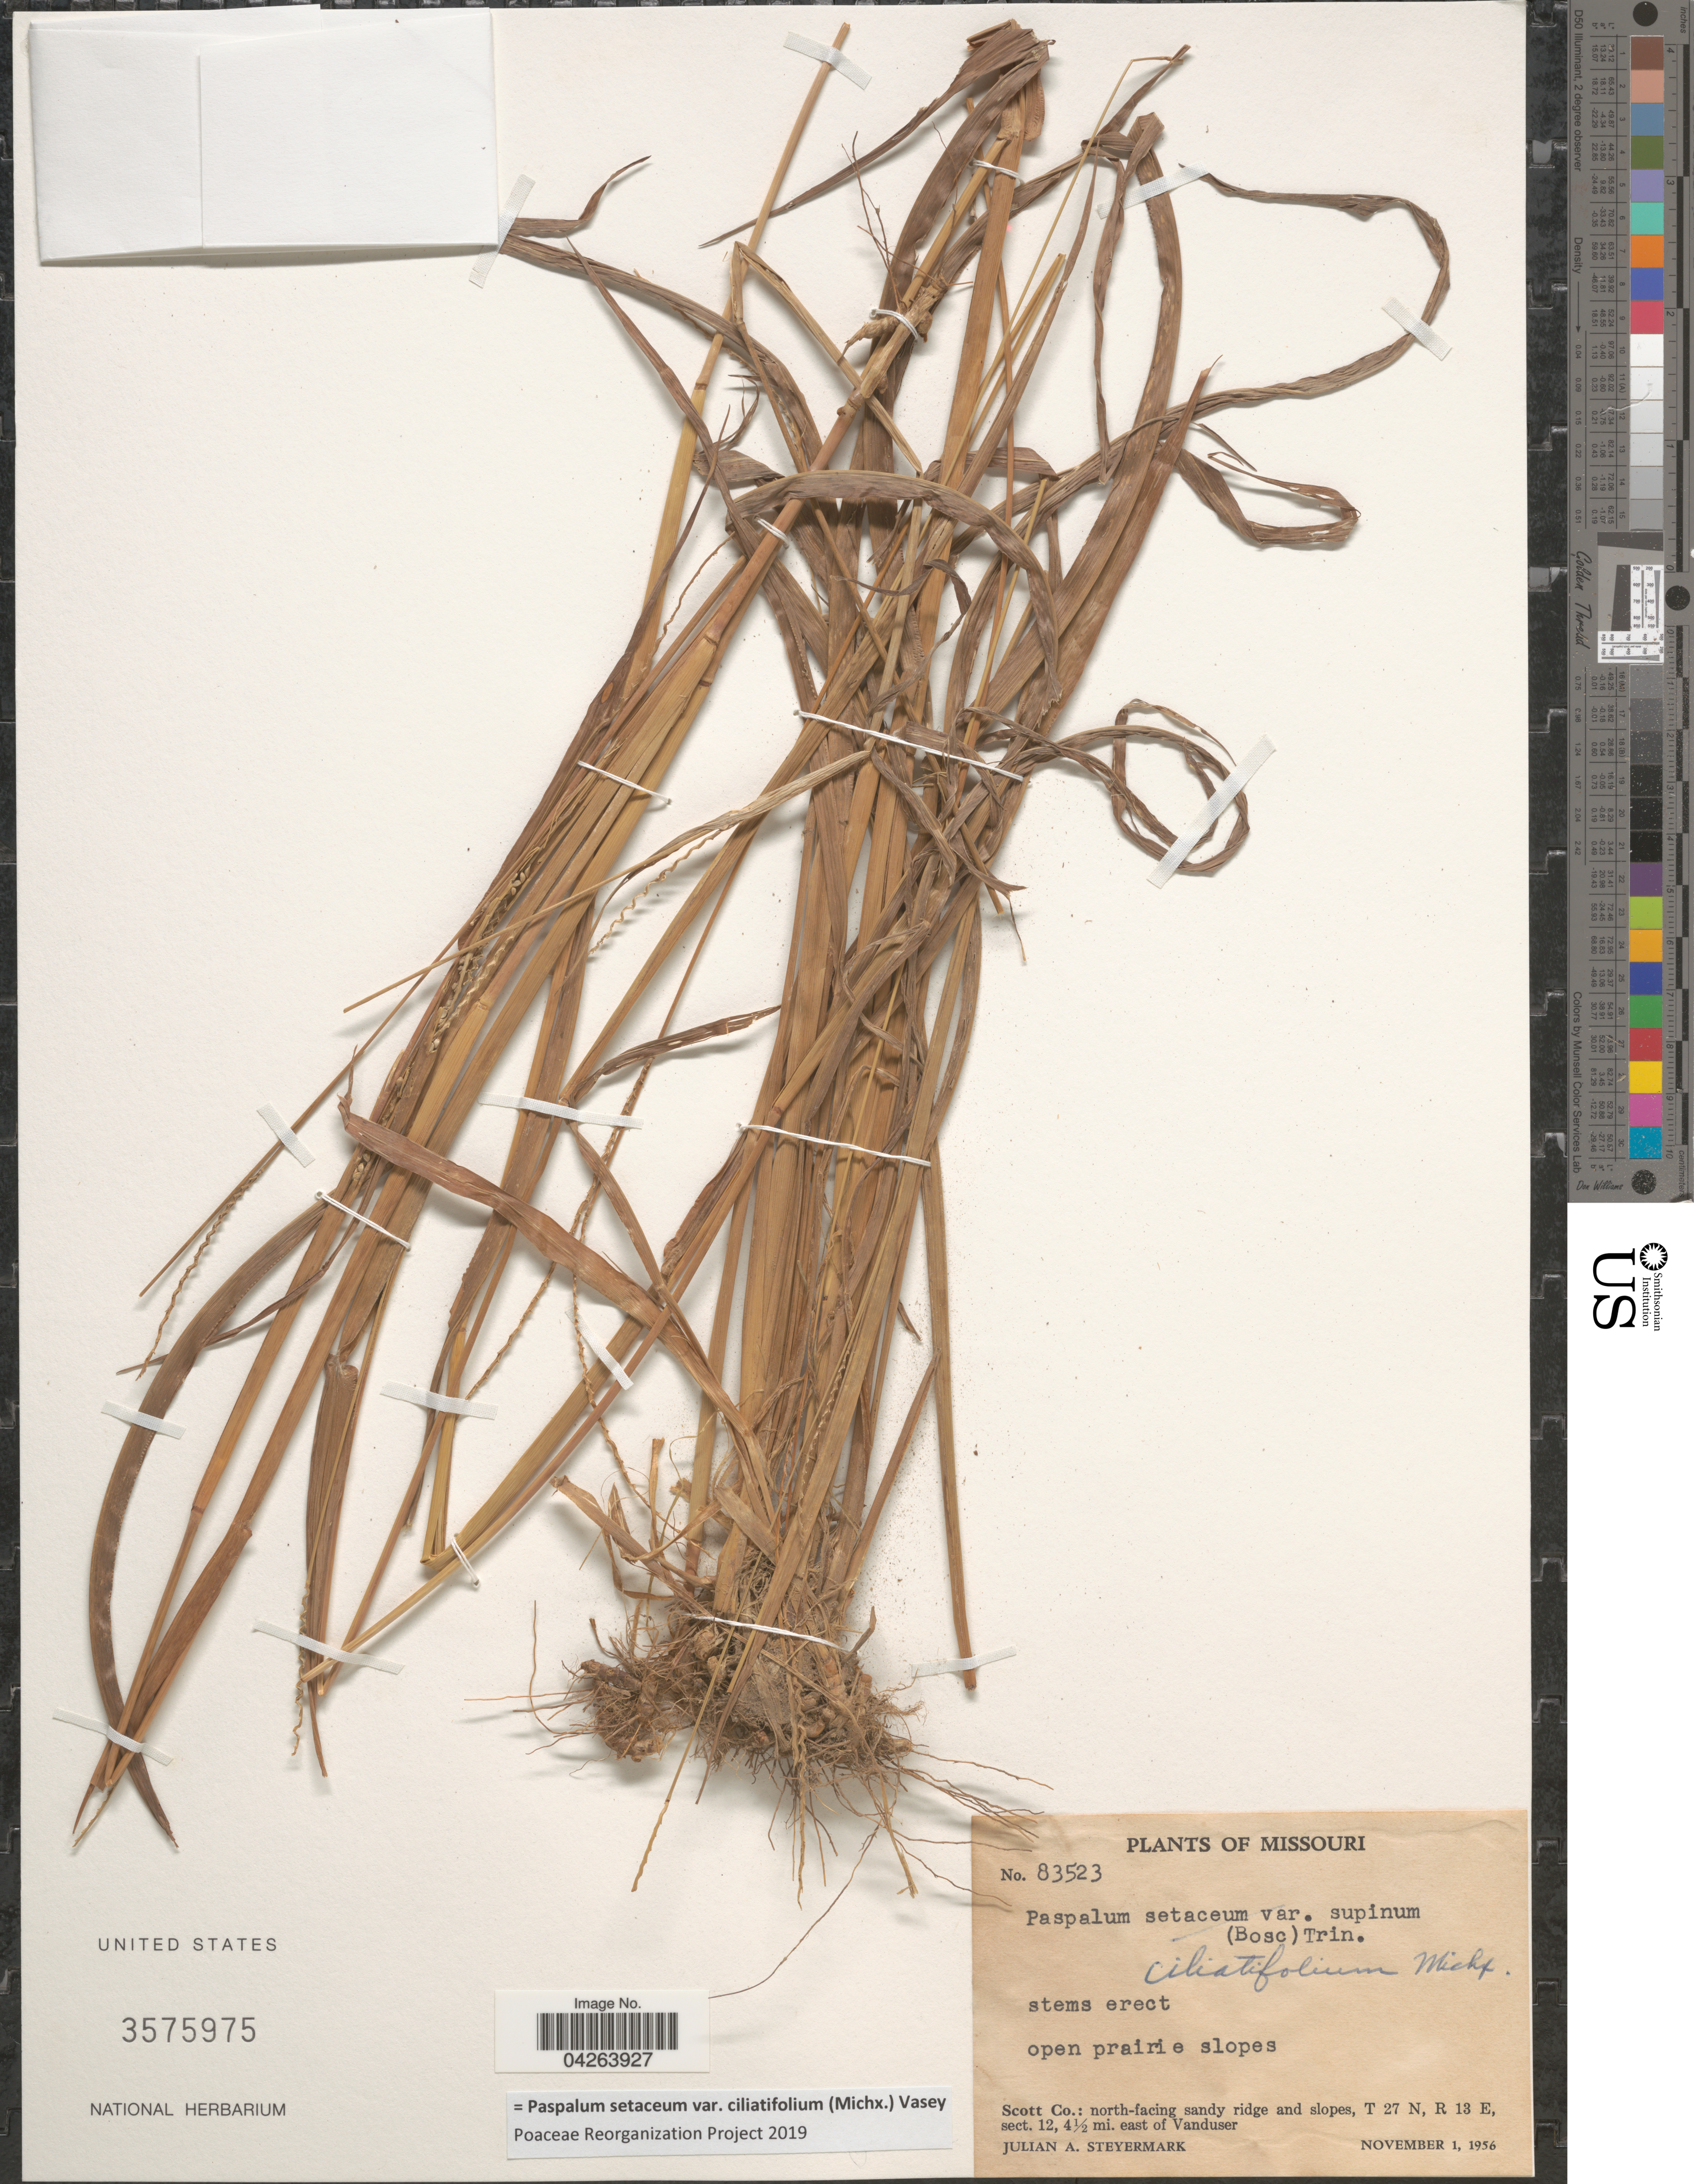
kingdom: Plantae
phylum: Tracheophyta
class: Liliopsida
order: Poales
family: Poaceae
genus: Paspalum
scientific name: Paspalum setaceum var. ciliatifolium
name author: (Michx.) Vasey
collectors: J. Steyermark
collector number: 83523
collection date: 1956-11-01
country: United States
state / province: Missouri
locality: Scott Co.: north-facing sandy ridge and slopes, T 27 N, R 13 E, sect. 12, 4½ mi. east of Vanduser.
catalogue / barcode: US 3575975